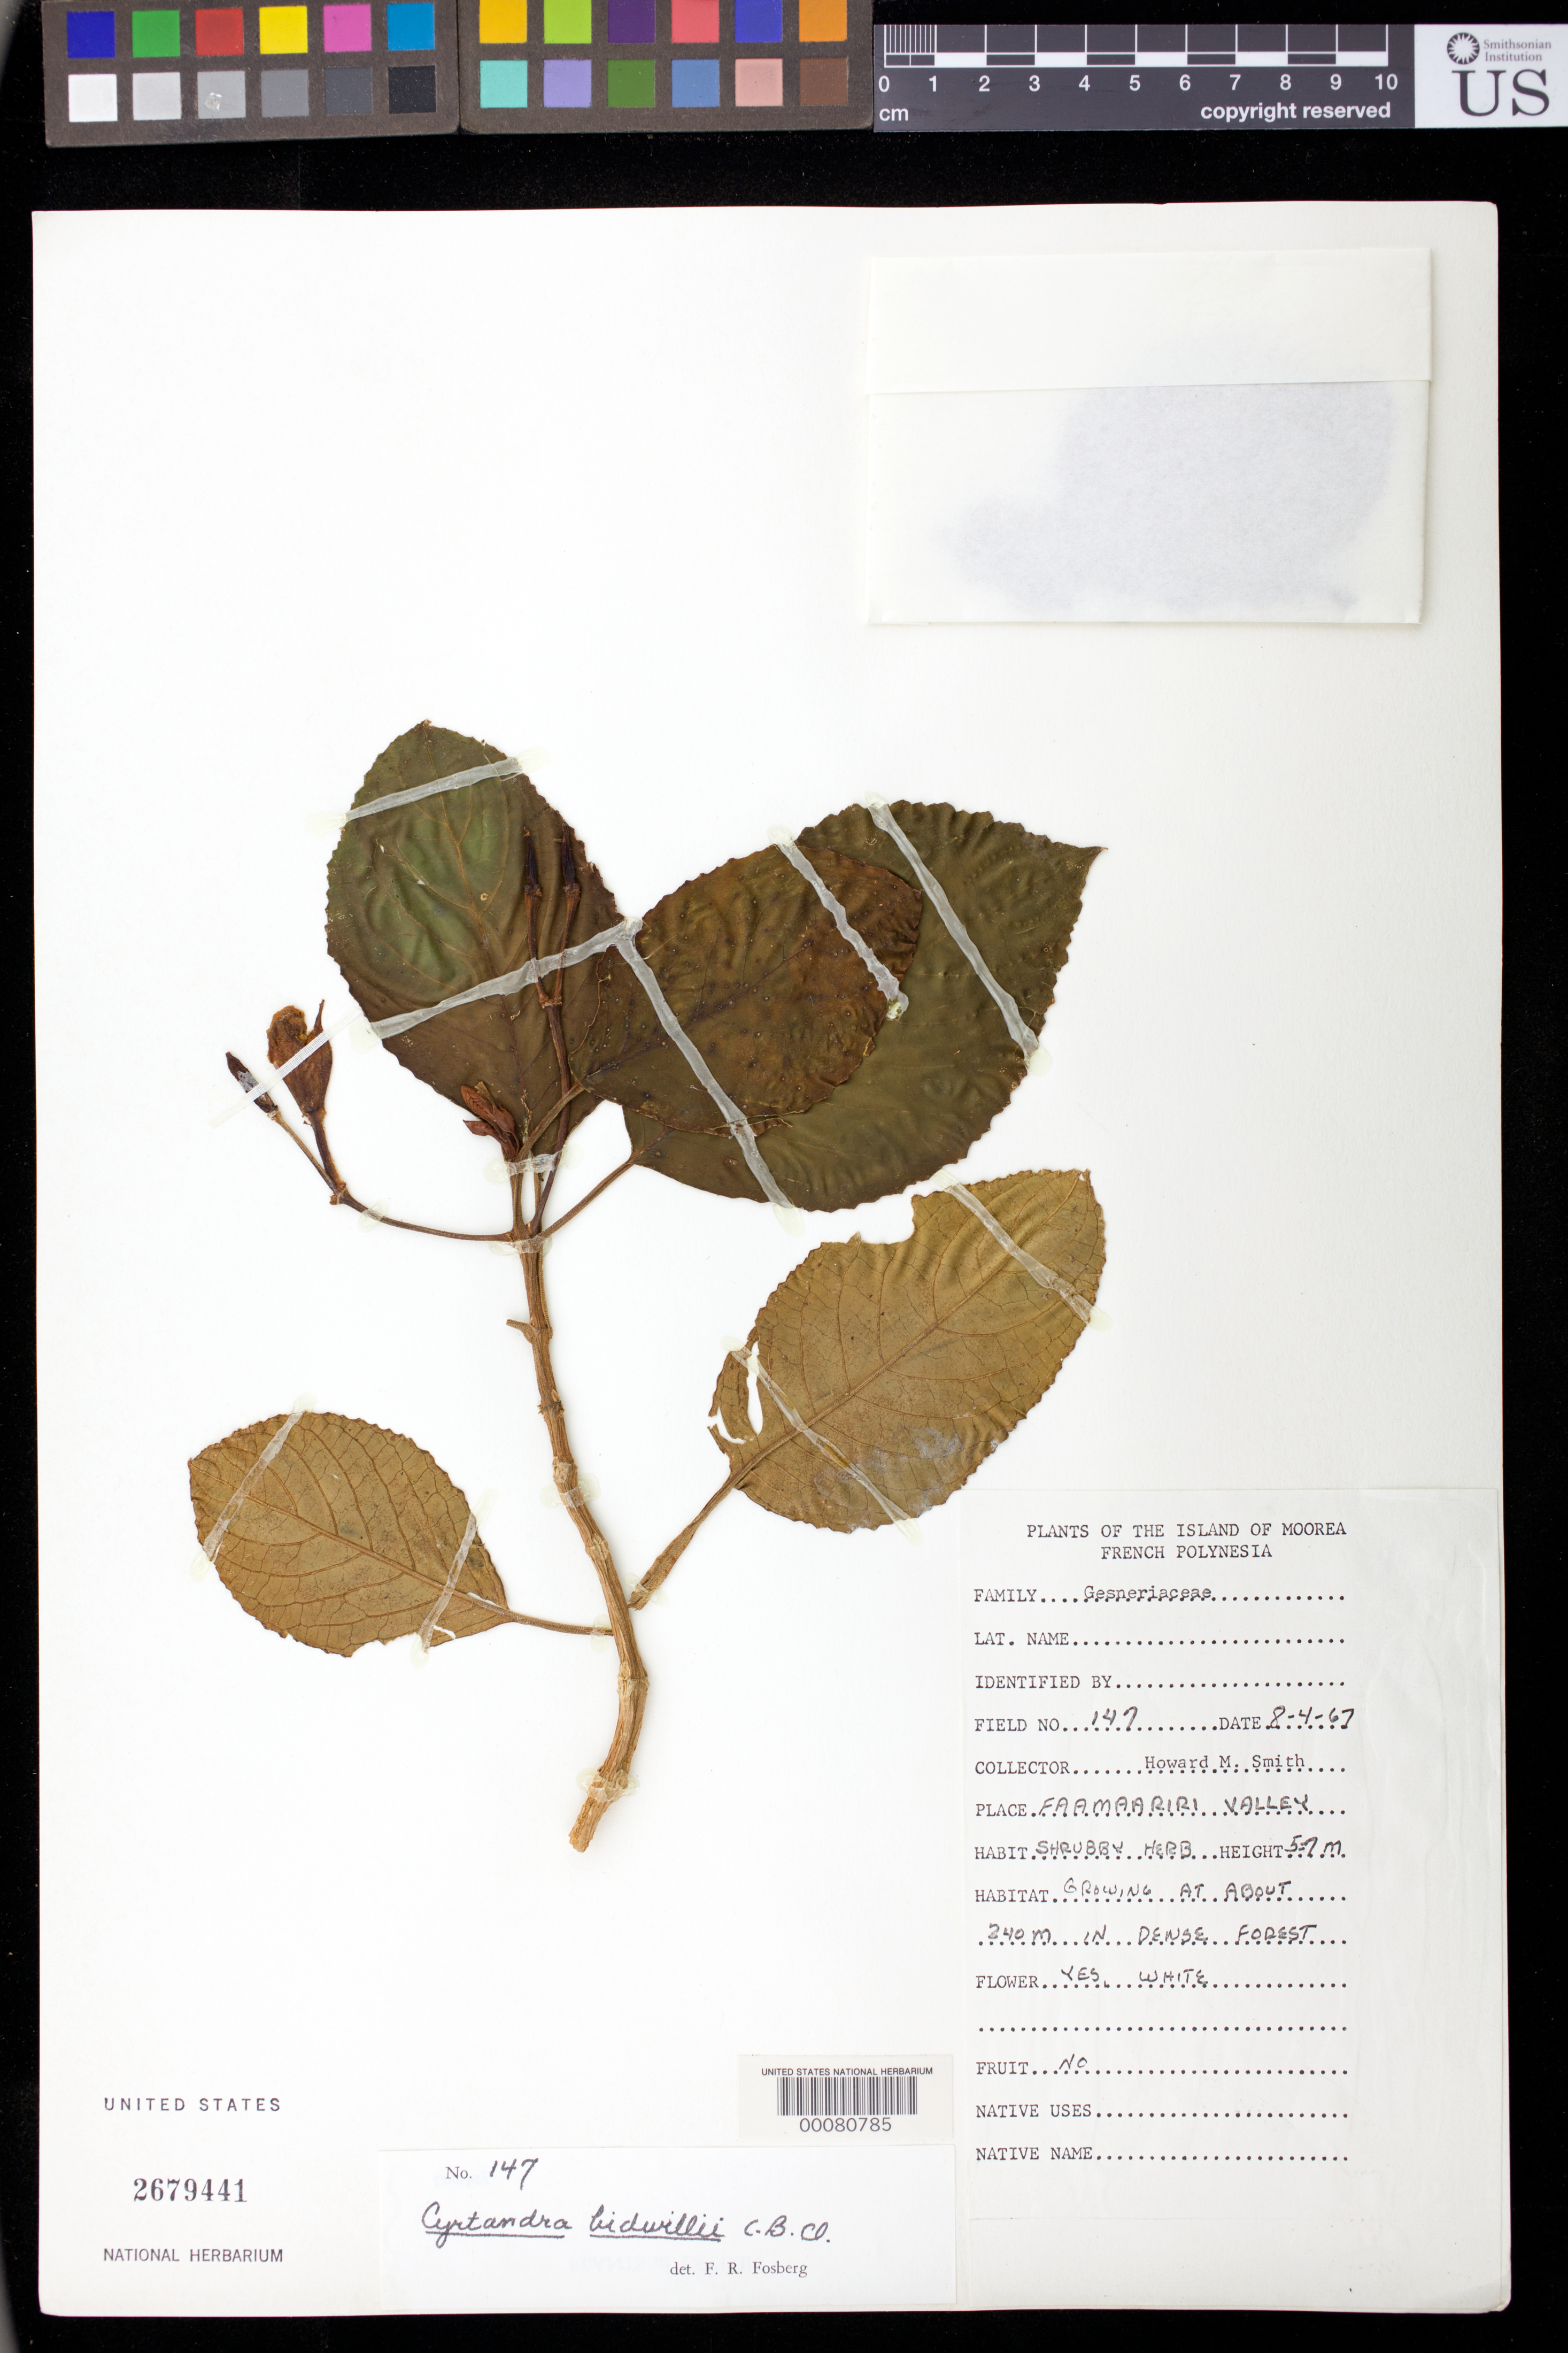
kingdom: Plantae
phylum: Tracheophyta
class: Magnoliopsida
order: Lamiales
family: Gesneriaceae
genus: Cyrtandra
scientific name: Cyrtandra bidwillii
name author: C.B. Clarke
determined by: Fosberg, F. R.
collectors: H. M. Smith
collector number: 147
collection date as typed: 1967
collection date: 1967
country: French Polynesia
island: Moorea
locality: Faamaariri valley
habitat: Growing in dense forest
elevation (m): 340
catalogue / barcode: US 2679441